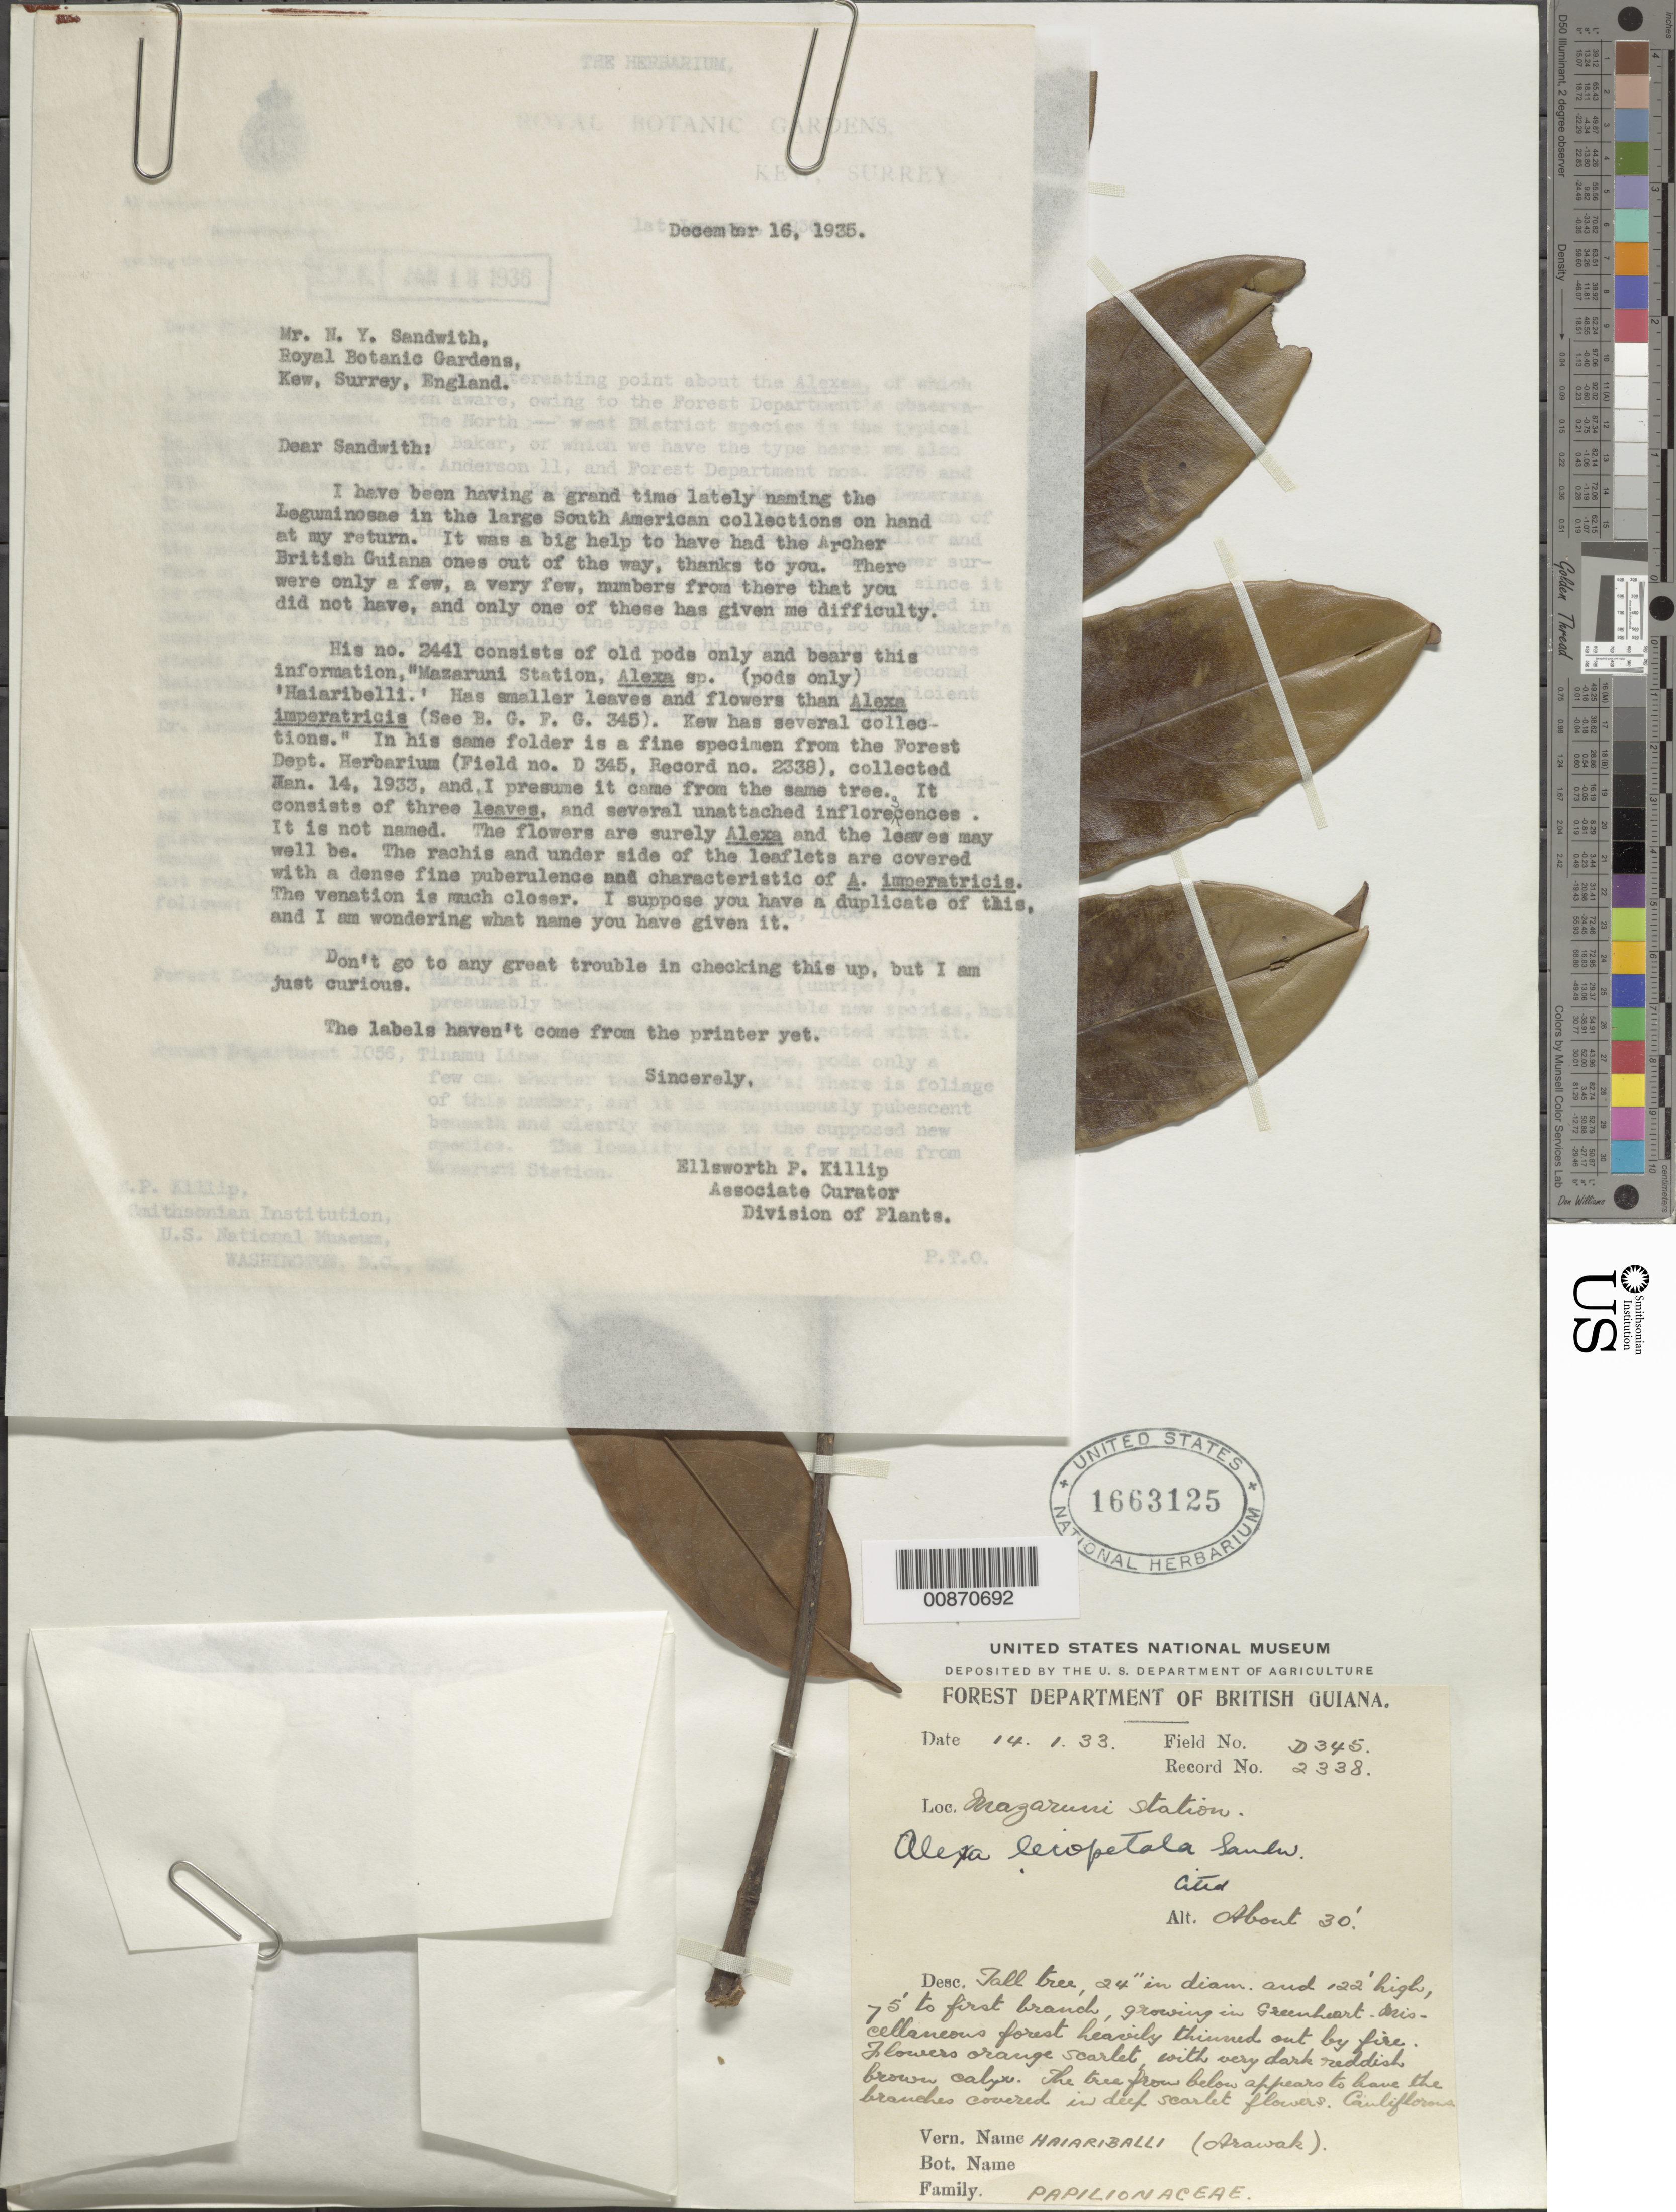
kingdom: Plantae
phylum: Tracheophyta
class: Magnoliopsida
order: Fabales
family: Fabaceae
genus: Alexa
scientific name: Alexa leiopetala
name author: Sandwith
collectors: Forest Dept. B. G. & British Guiana Forestry Dept.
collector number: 2338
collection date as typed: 14-Jan-33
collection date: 1933-01-14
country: Guyana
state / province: Cuyuni-Mazaruni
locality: Mazaruni Station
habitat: Greenheart-miscellanceous forest heavily thinned out by fire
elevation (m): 5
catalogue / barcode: US 1663125